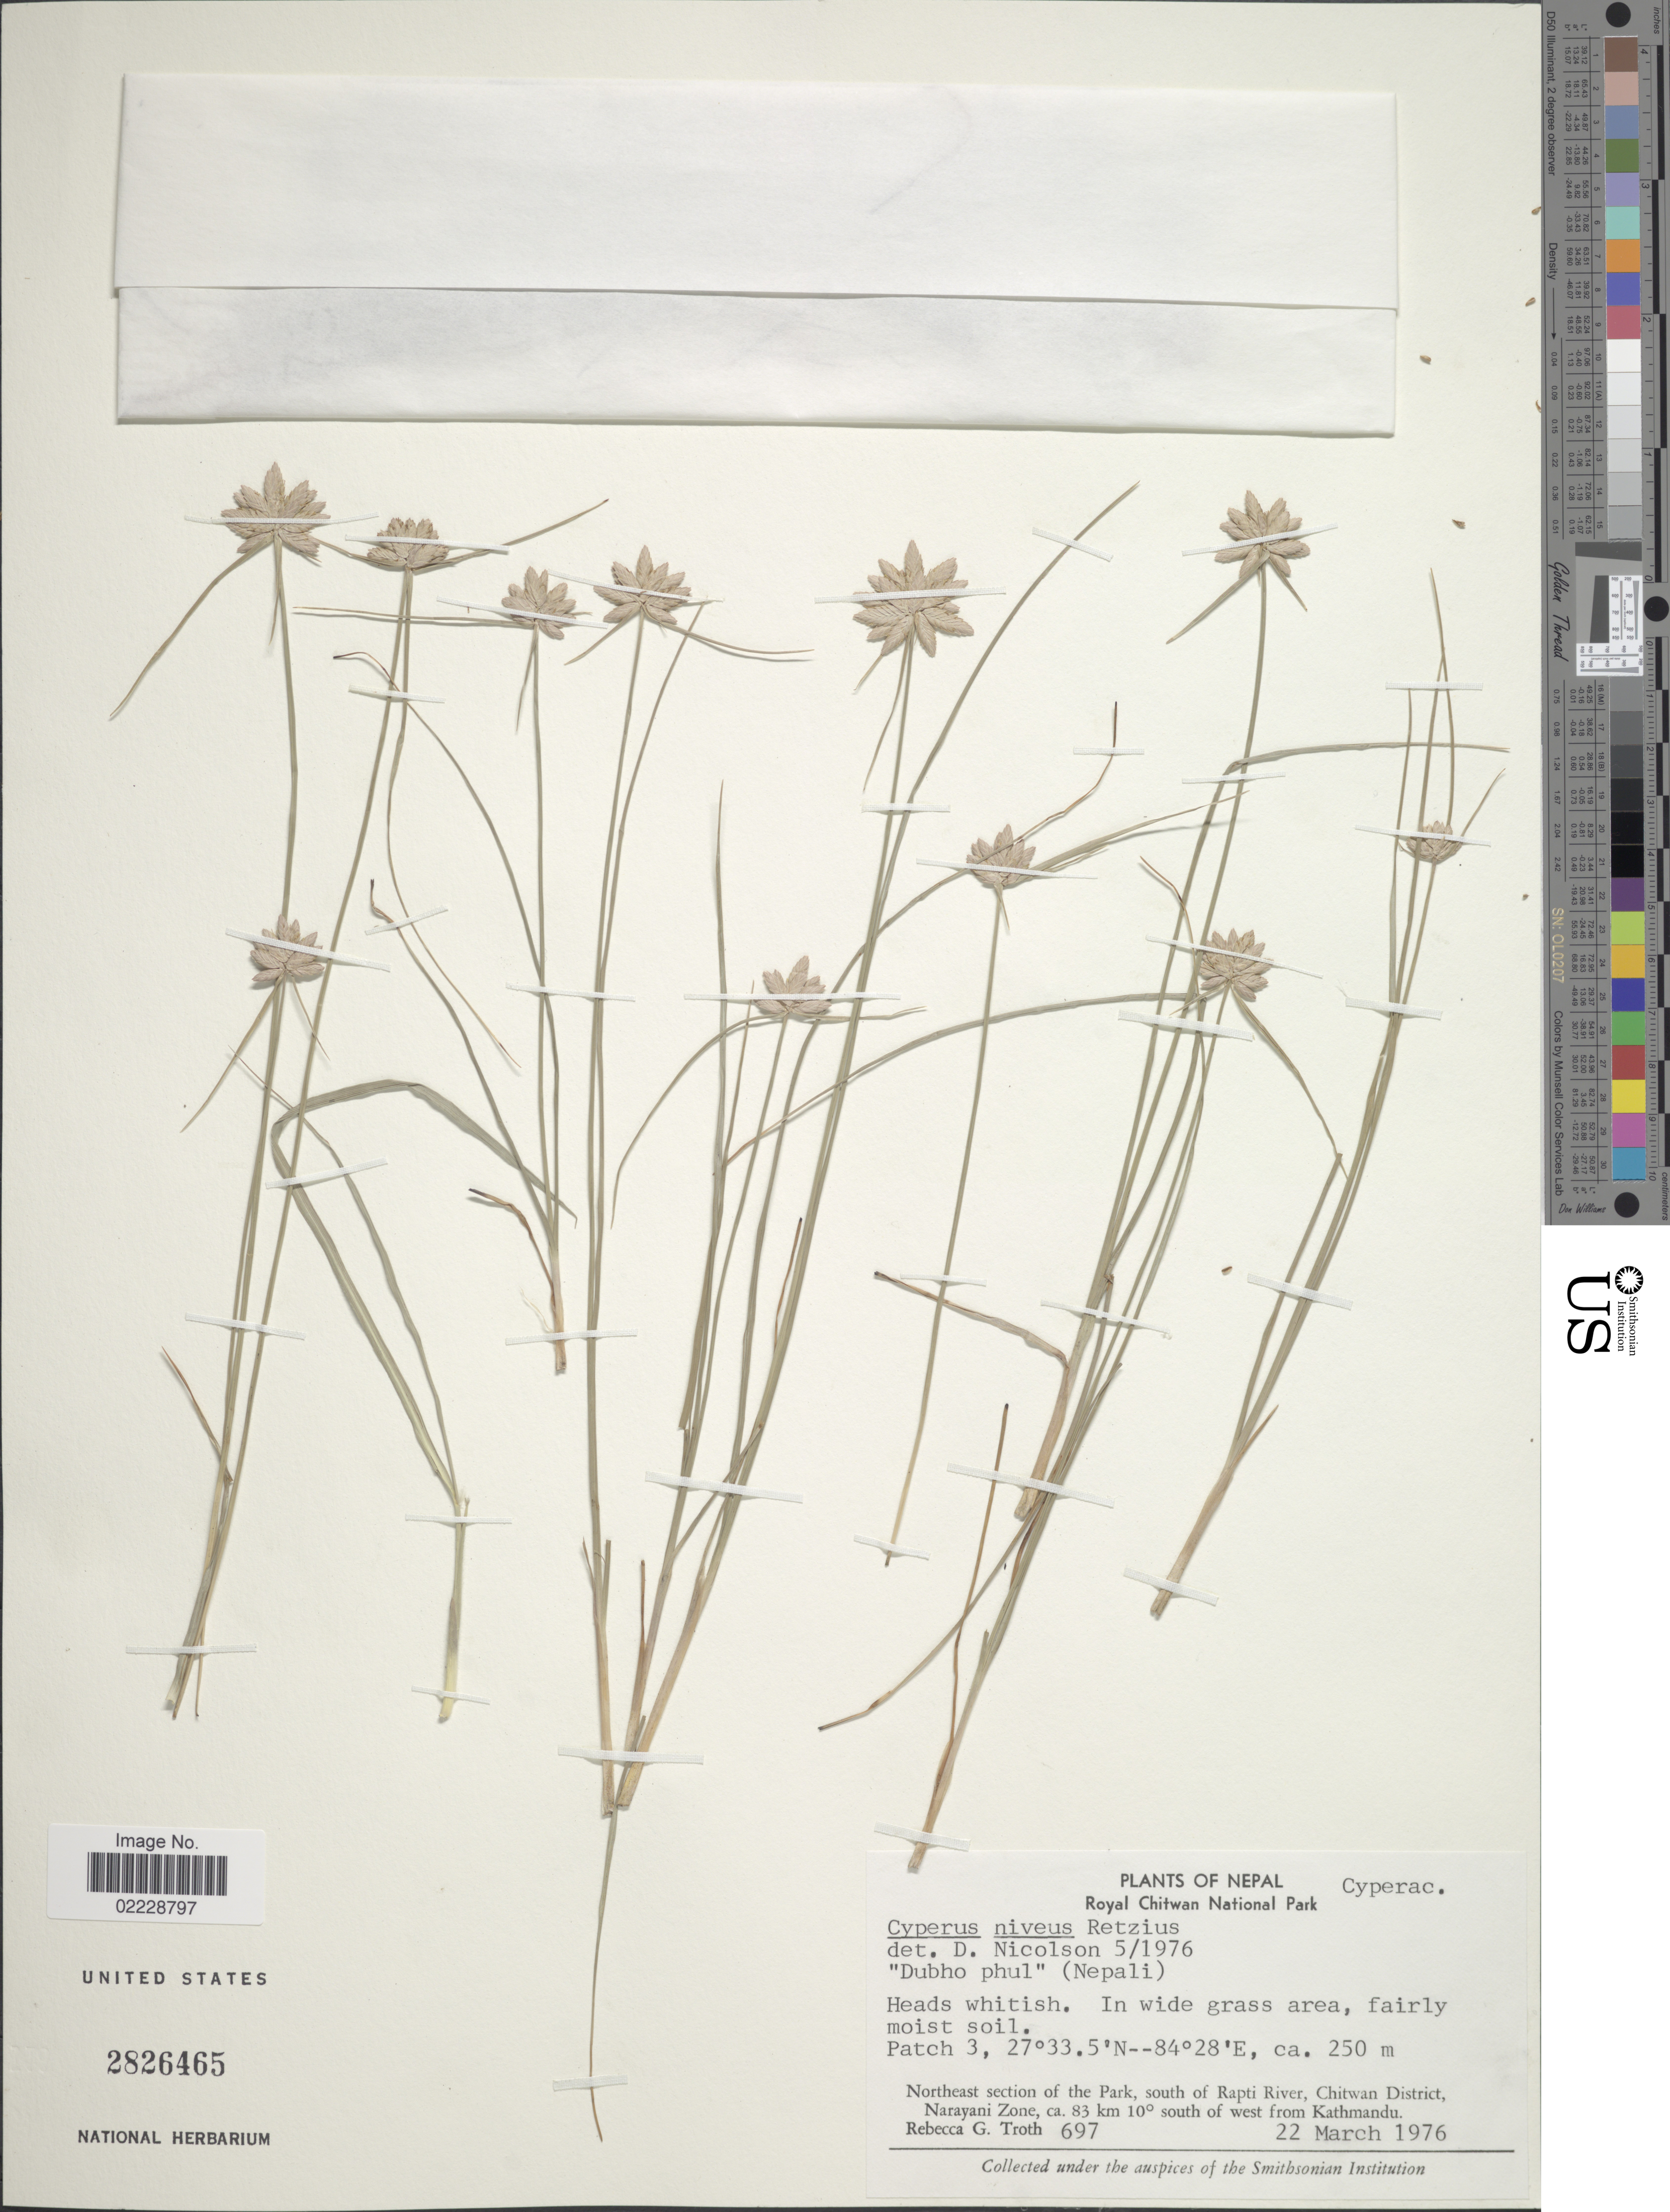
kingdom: Plantae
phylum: Tracheophyta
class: Liliopsida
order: Poales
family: Cyperaceae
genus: Cyperus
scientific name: Cyperus niveus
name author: Retz.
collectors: R. Troth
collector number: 697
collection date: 1976-03-22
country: Nepal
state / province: Narayani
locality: Royal Chitwan National Park, Northeast section of the Park, south of Rapti River, Chitwan District, Narayani Zone, ca. 83 km 10 ° south of west from Kathmandu.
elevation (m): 250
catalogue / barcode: US 2826465